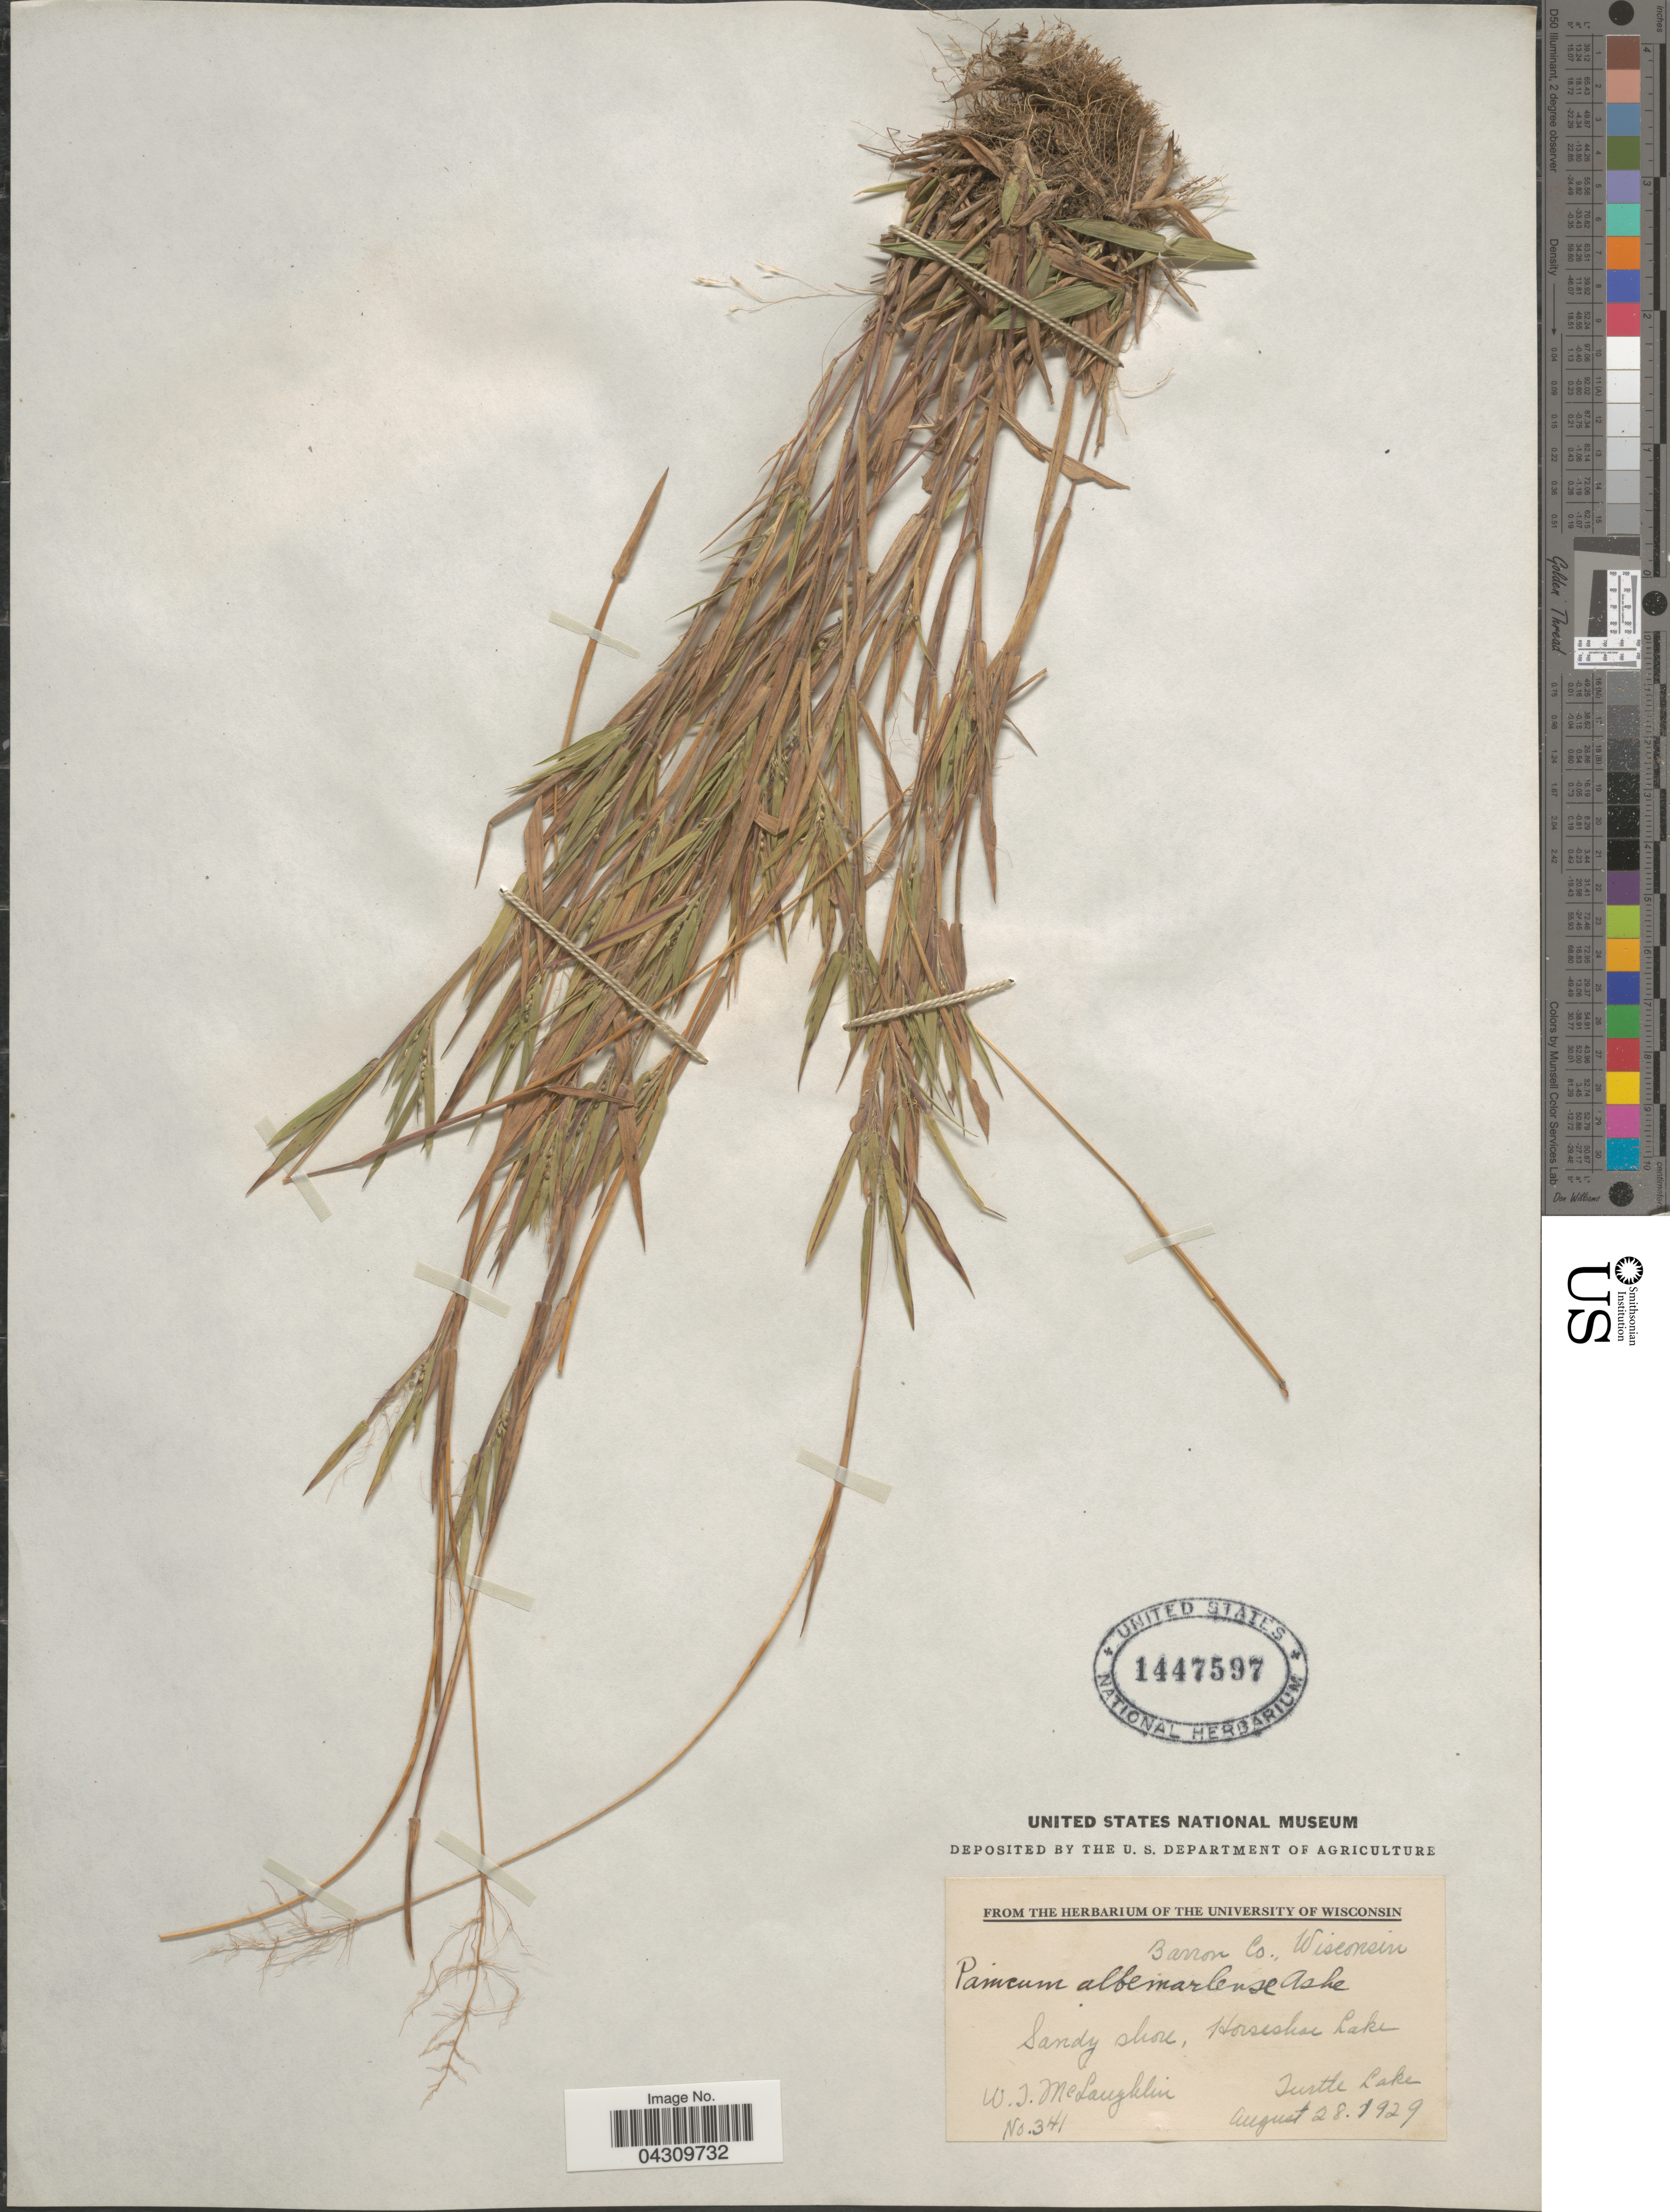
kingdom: Plantae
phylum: Tracheophyta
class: Liliopsida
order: Poales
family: Poaceae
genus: Dichanthelium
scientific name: Dichanthelium acuminatum var. acuminatum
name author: (Sw.) Gould & C.A. Clark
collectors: W. McLaughlin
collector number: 341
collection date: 1929-08-28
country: United States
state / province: Wisconsin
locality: Barron Co. Sandy shore, Horseshoe Lake. Turtle Lake.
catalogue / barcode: US 1447597